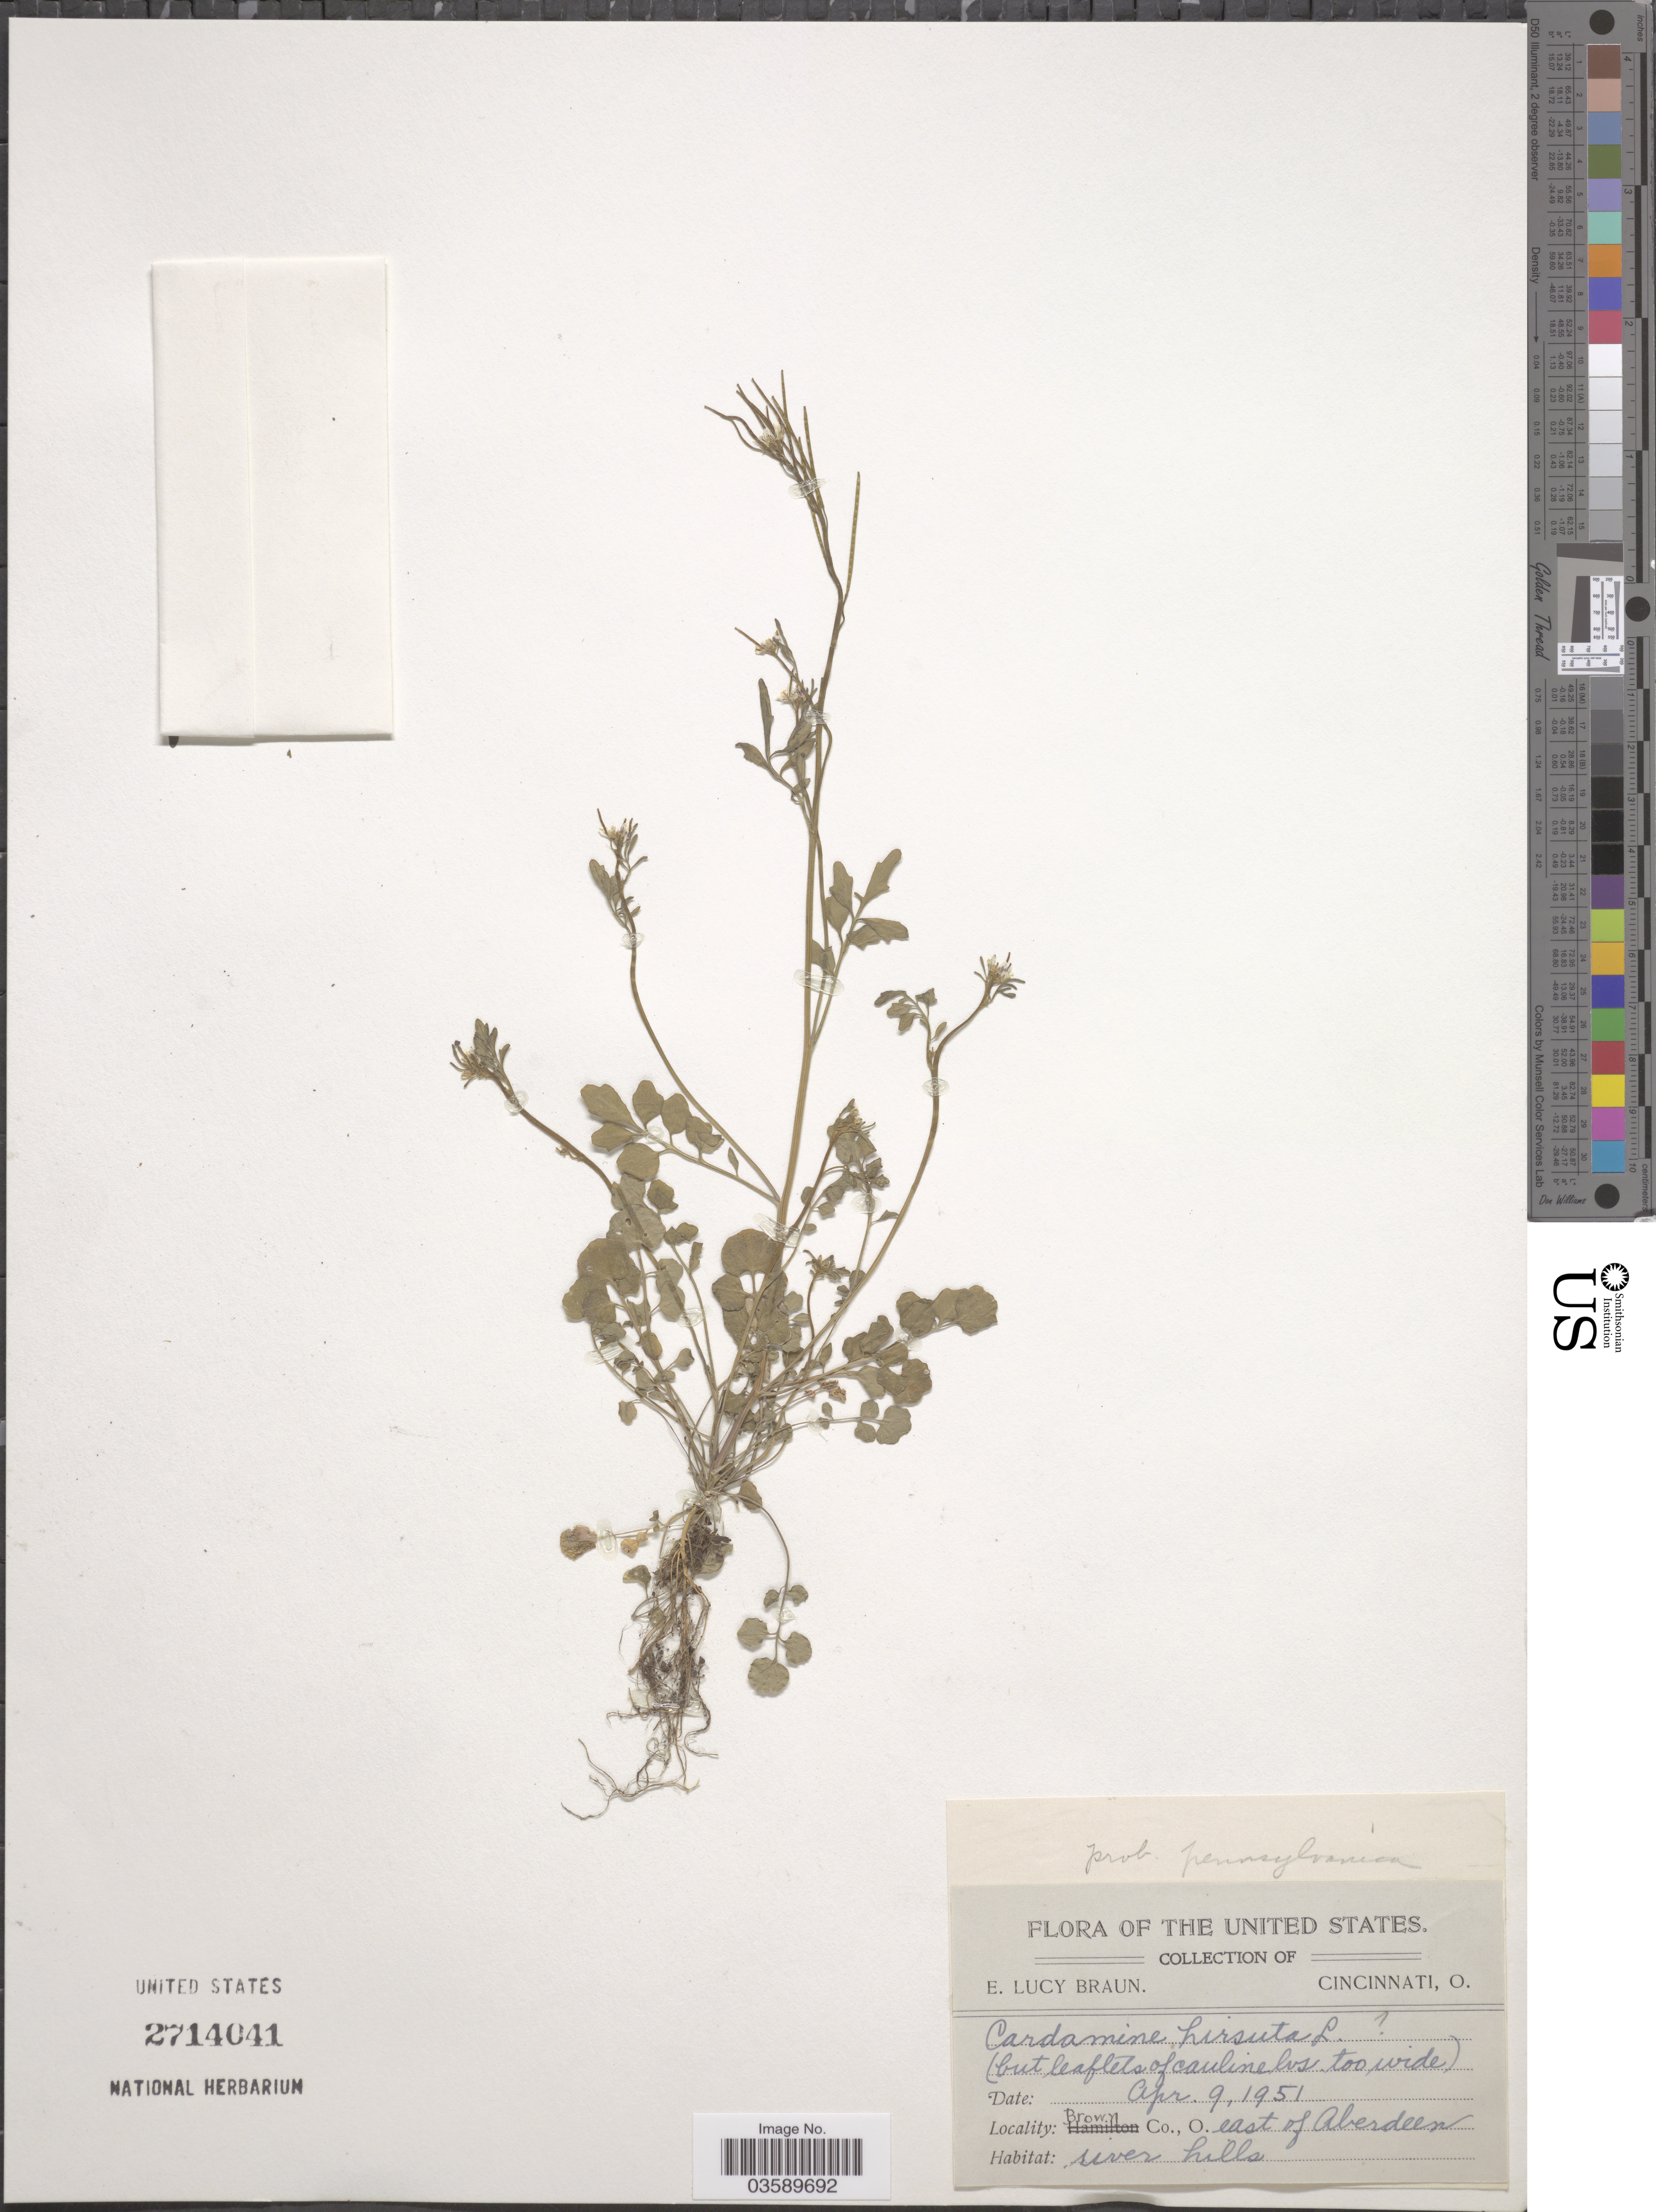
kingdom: Plantae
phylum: Tracheophyta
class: Magnoliopsida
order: Brassicales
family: Brassicaceae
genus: Cardamine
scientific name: Cardamine pensylvanica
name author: Muhl. ex Willd.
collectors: E. L. Braun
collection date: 1951-04-09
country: United States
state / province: Ohio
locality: Brown Co., east of Aberdeen.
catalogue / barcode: US 2714041